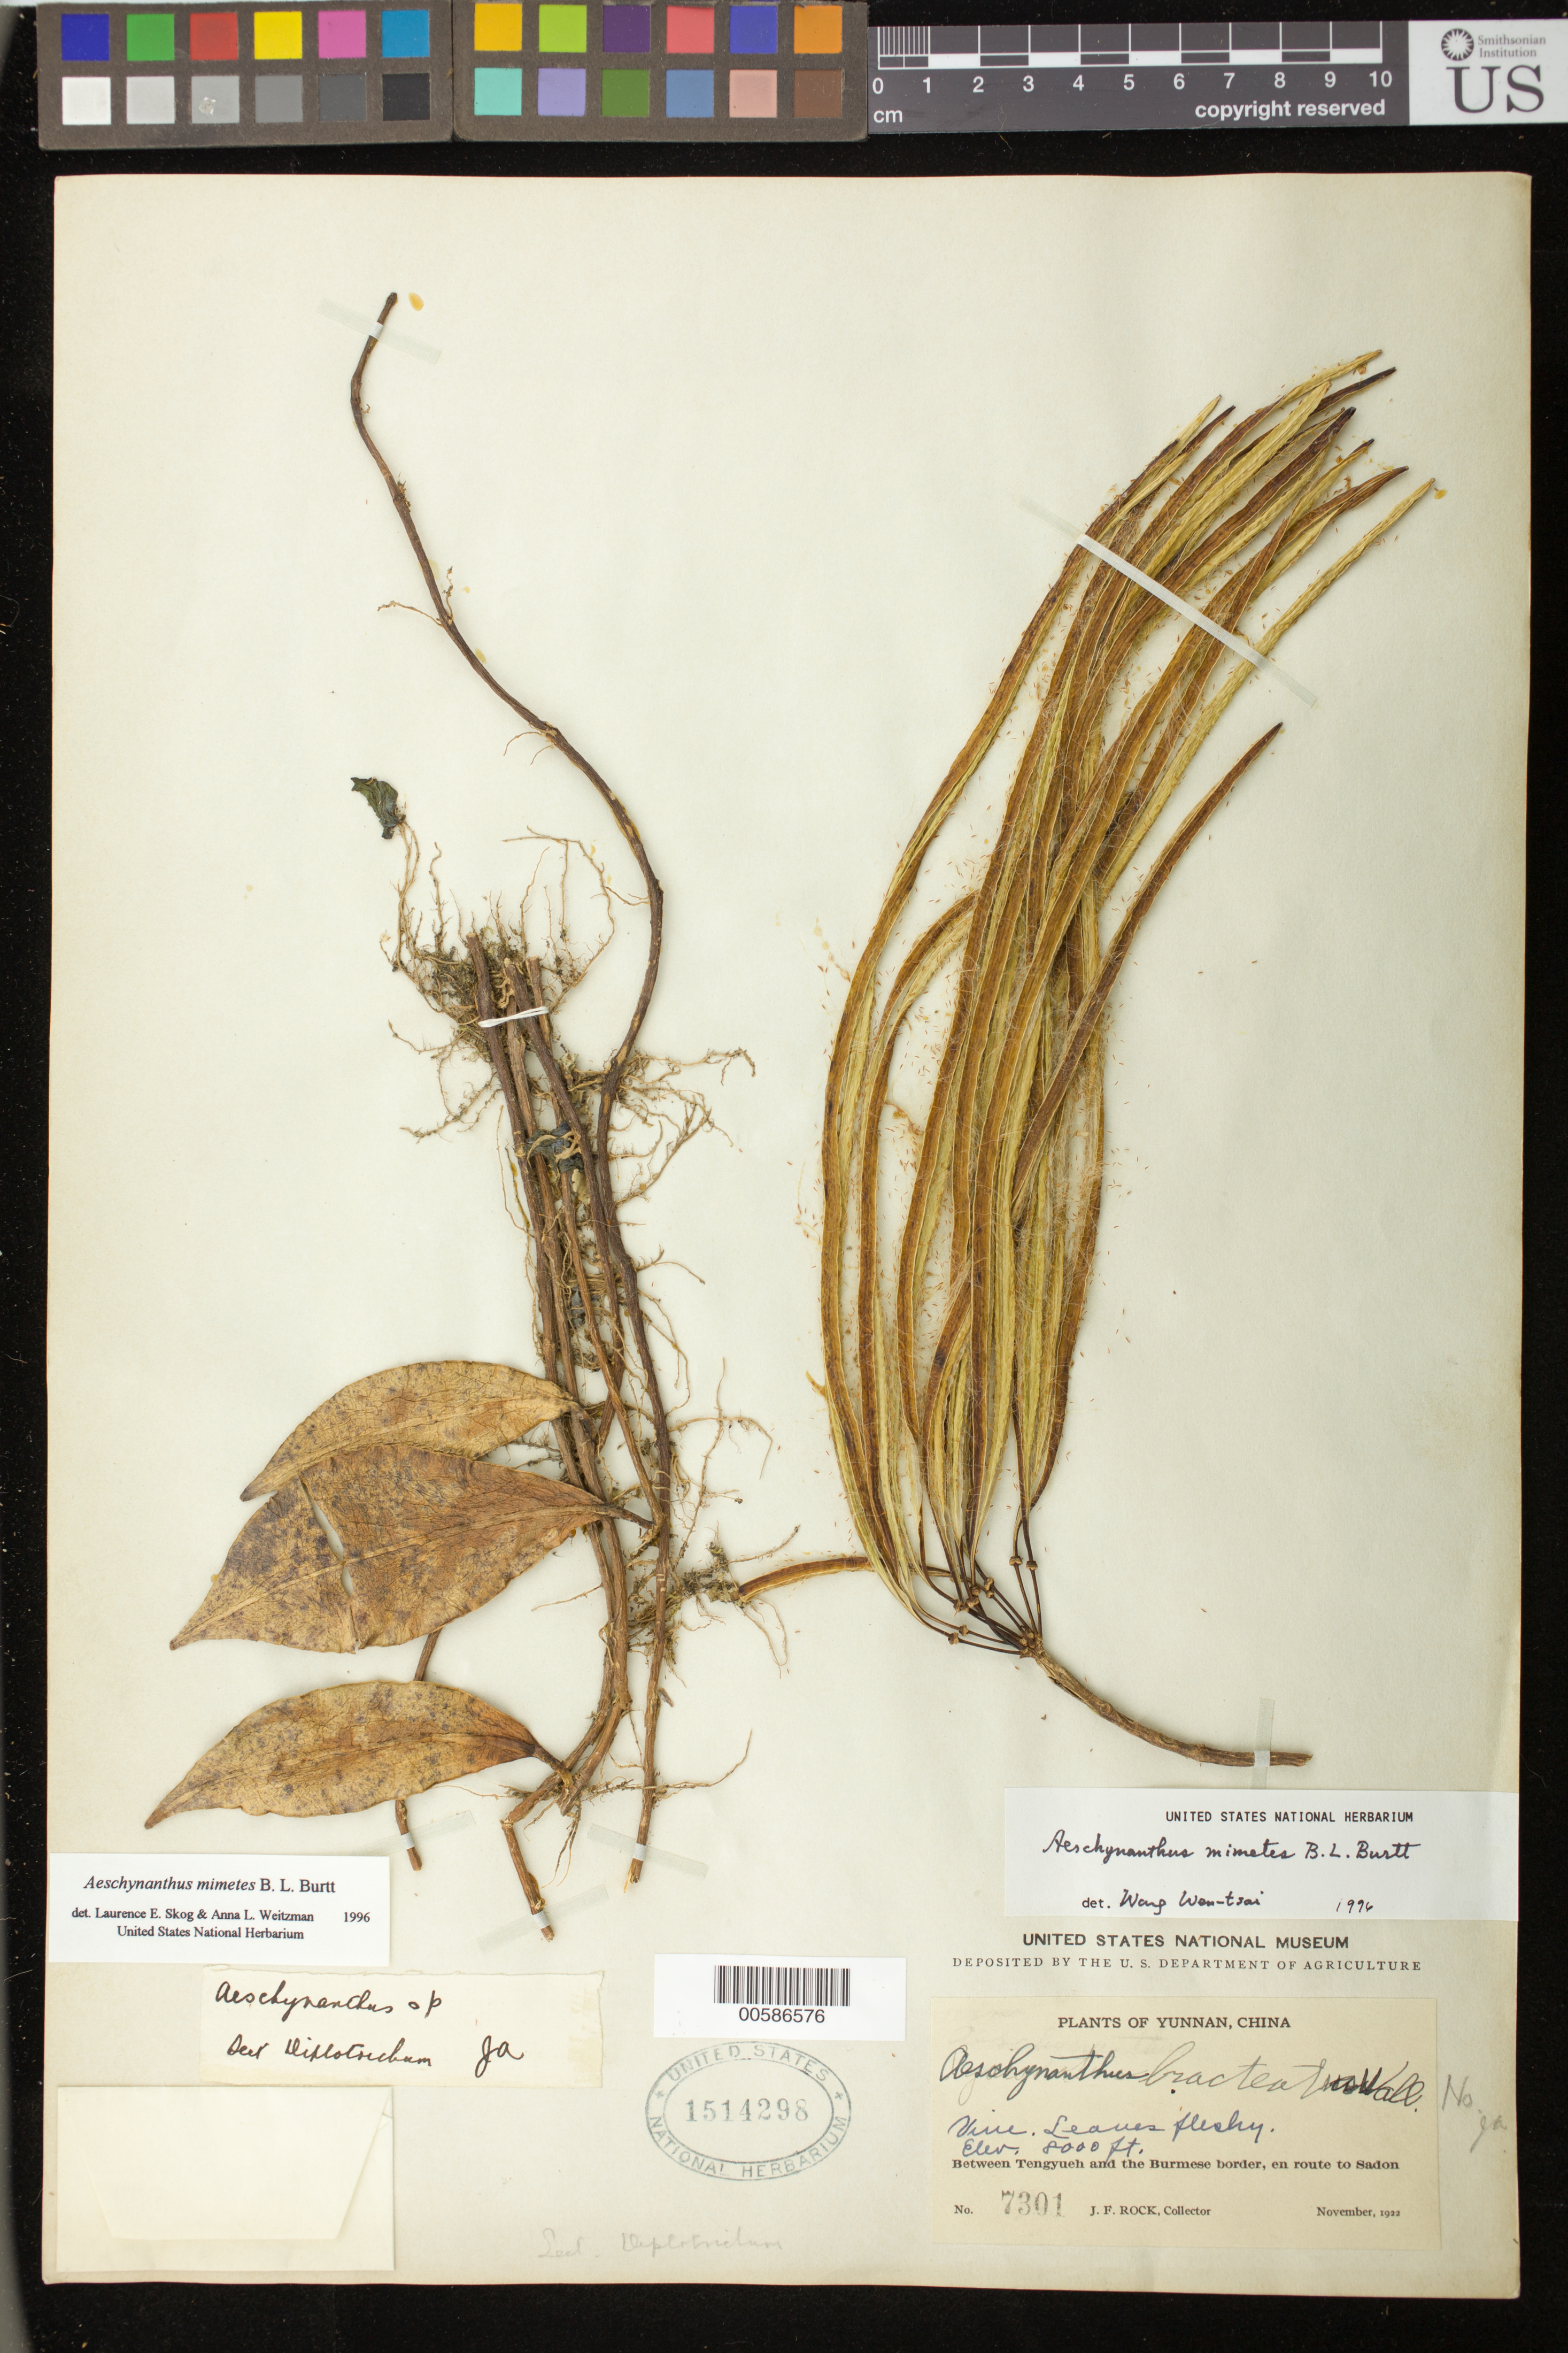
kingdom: Plantae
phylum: Tracheophyta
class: Magnoliopsida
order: Lamiales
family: Gesneriaceae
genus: Aeschynanthus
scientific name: Aeschynanthus mimetes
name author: B.L. Burtt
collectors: J. F. Rock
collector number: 7301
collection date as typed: Nov 1922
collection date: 1922-11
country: China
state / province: Yunnan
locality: Between tengyueh and the bermese border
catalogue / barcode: US 1514298